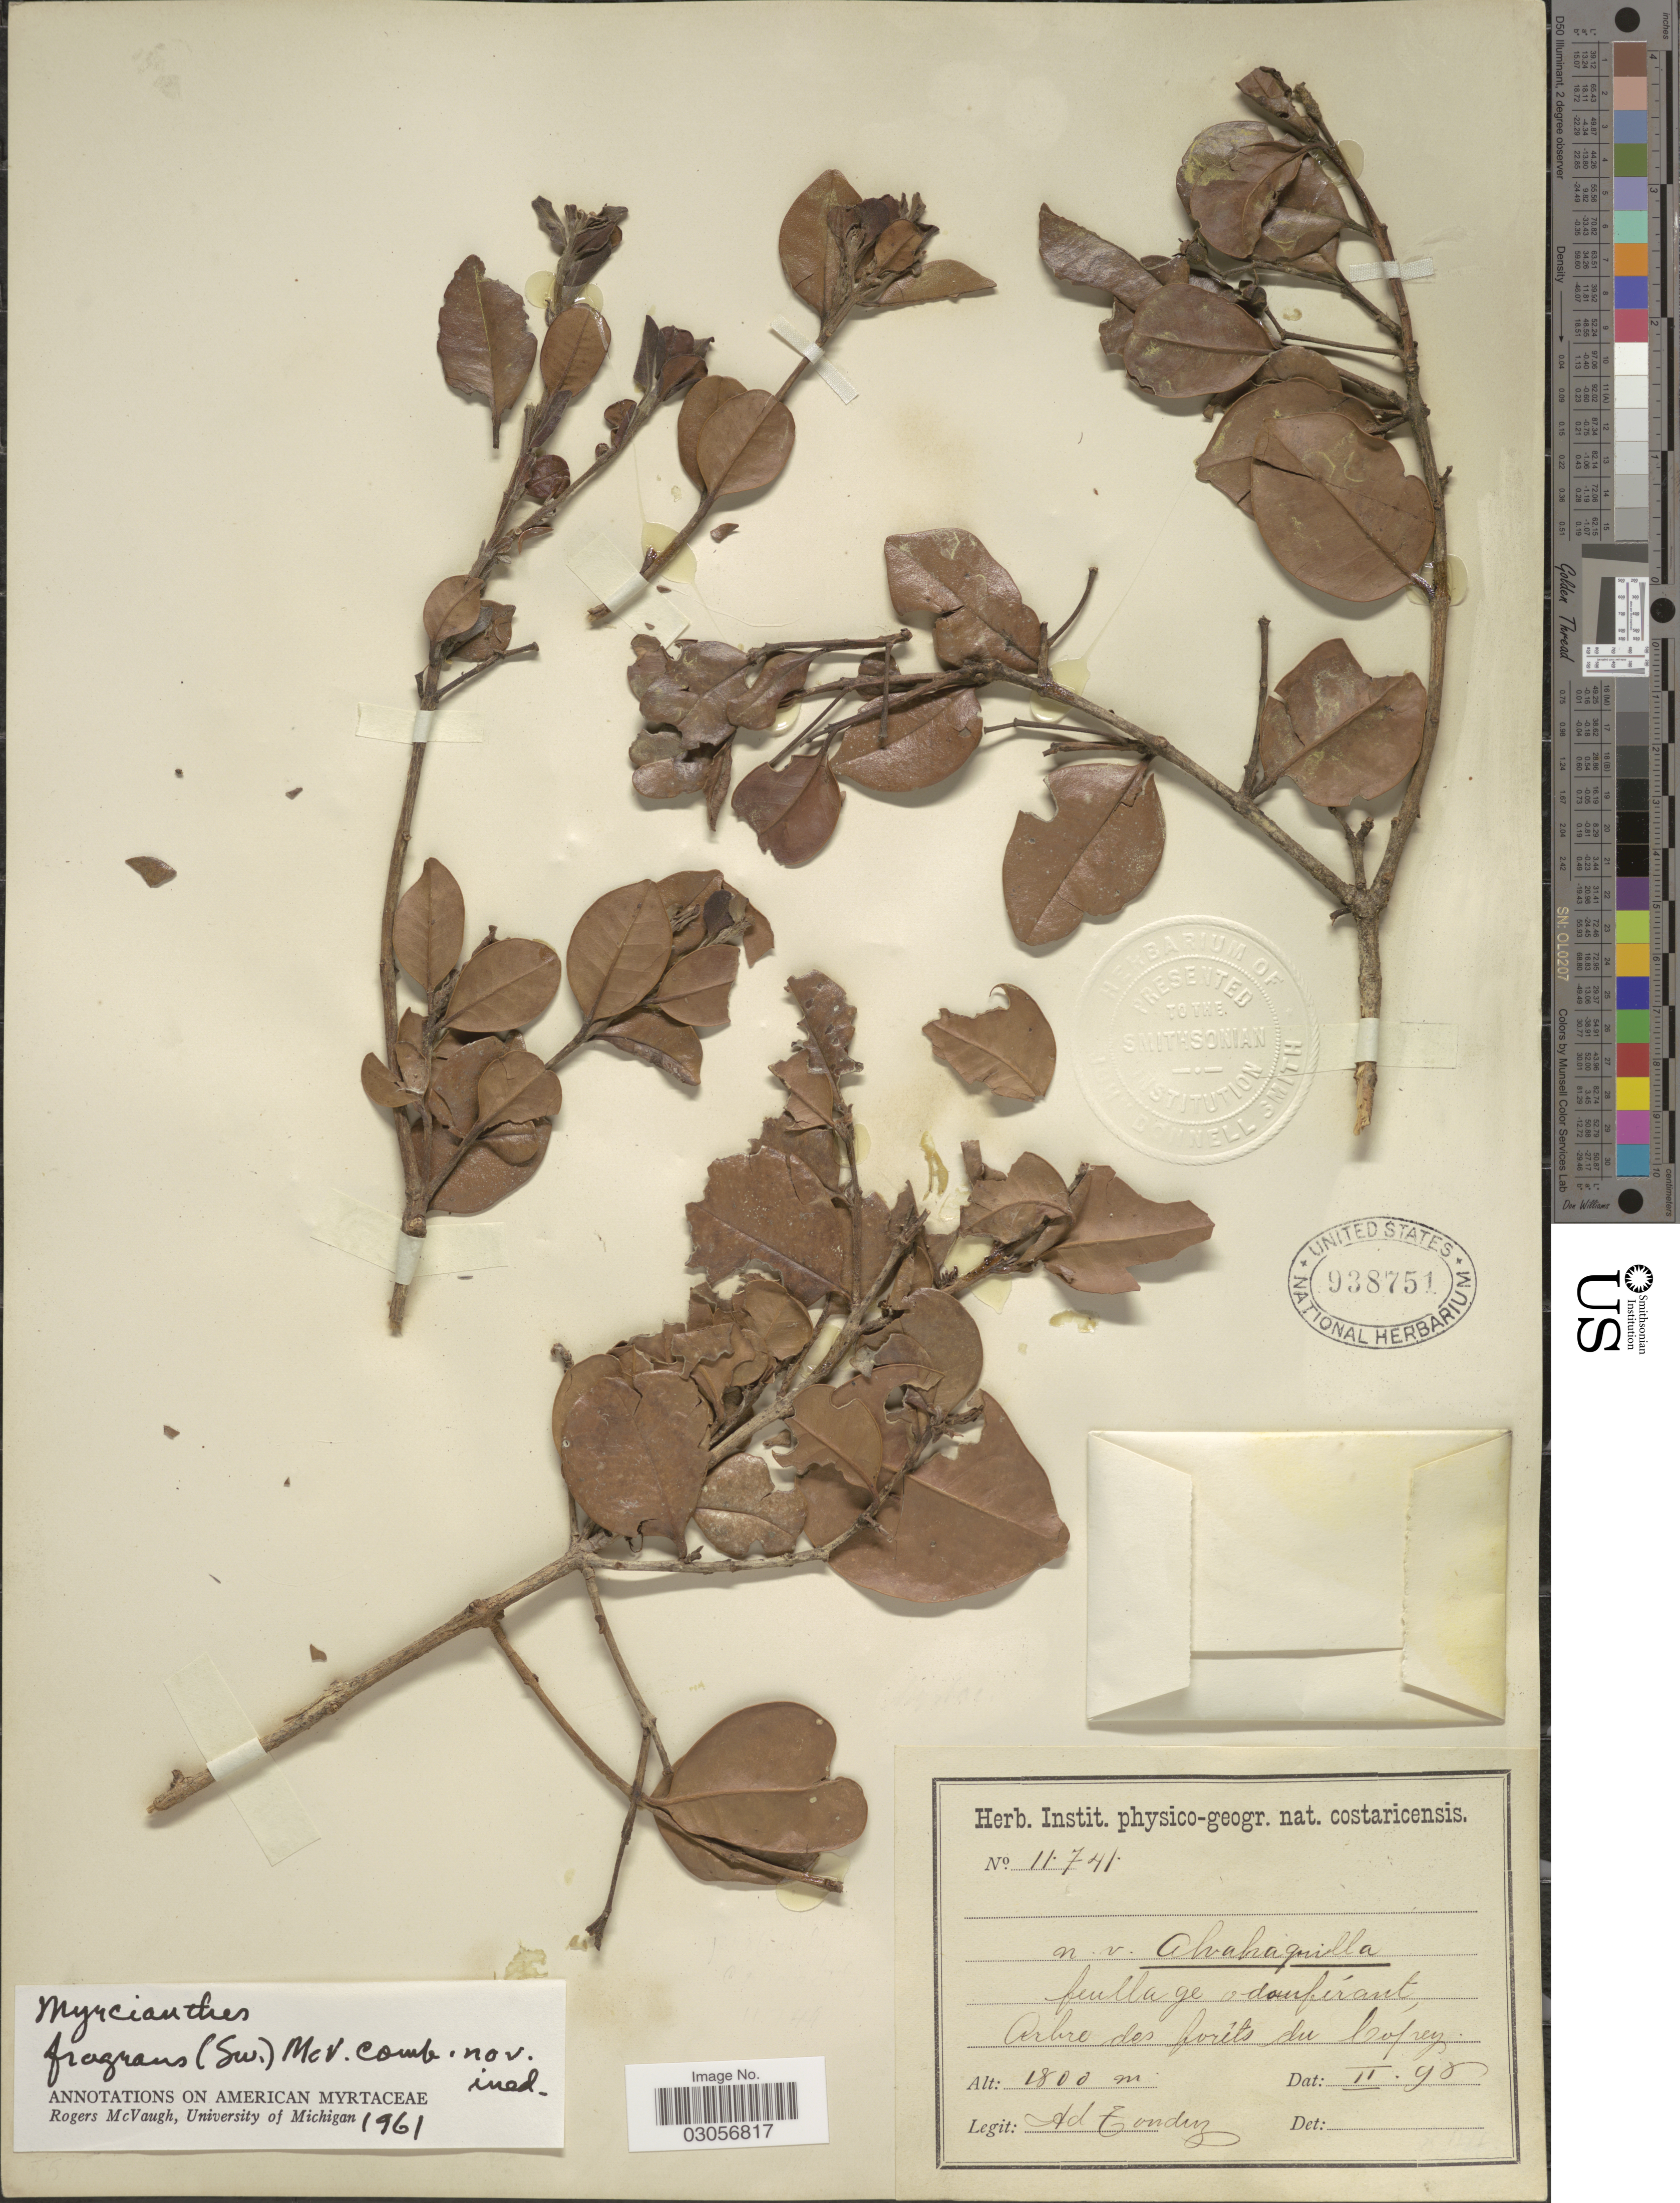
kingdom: Plantae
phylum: Tracheophyta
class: Magnoliopsida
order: Myrtales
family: Myrtaceae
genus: Myrcianthes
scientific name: Myrcianthes fragrans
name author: (Sw.) McVaugh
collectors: A. Tonduz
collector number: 11741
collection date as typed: Transcribed d/m/y: /2/98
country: Costa Rica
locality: Arbre des forêts du Copey.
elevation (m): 1800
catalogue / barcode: US 938751